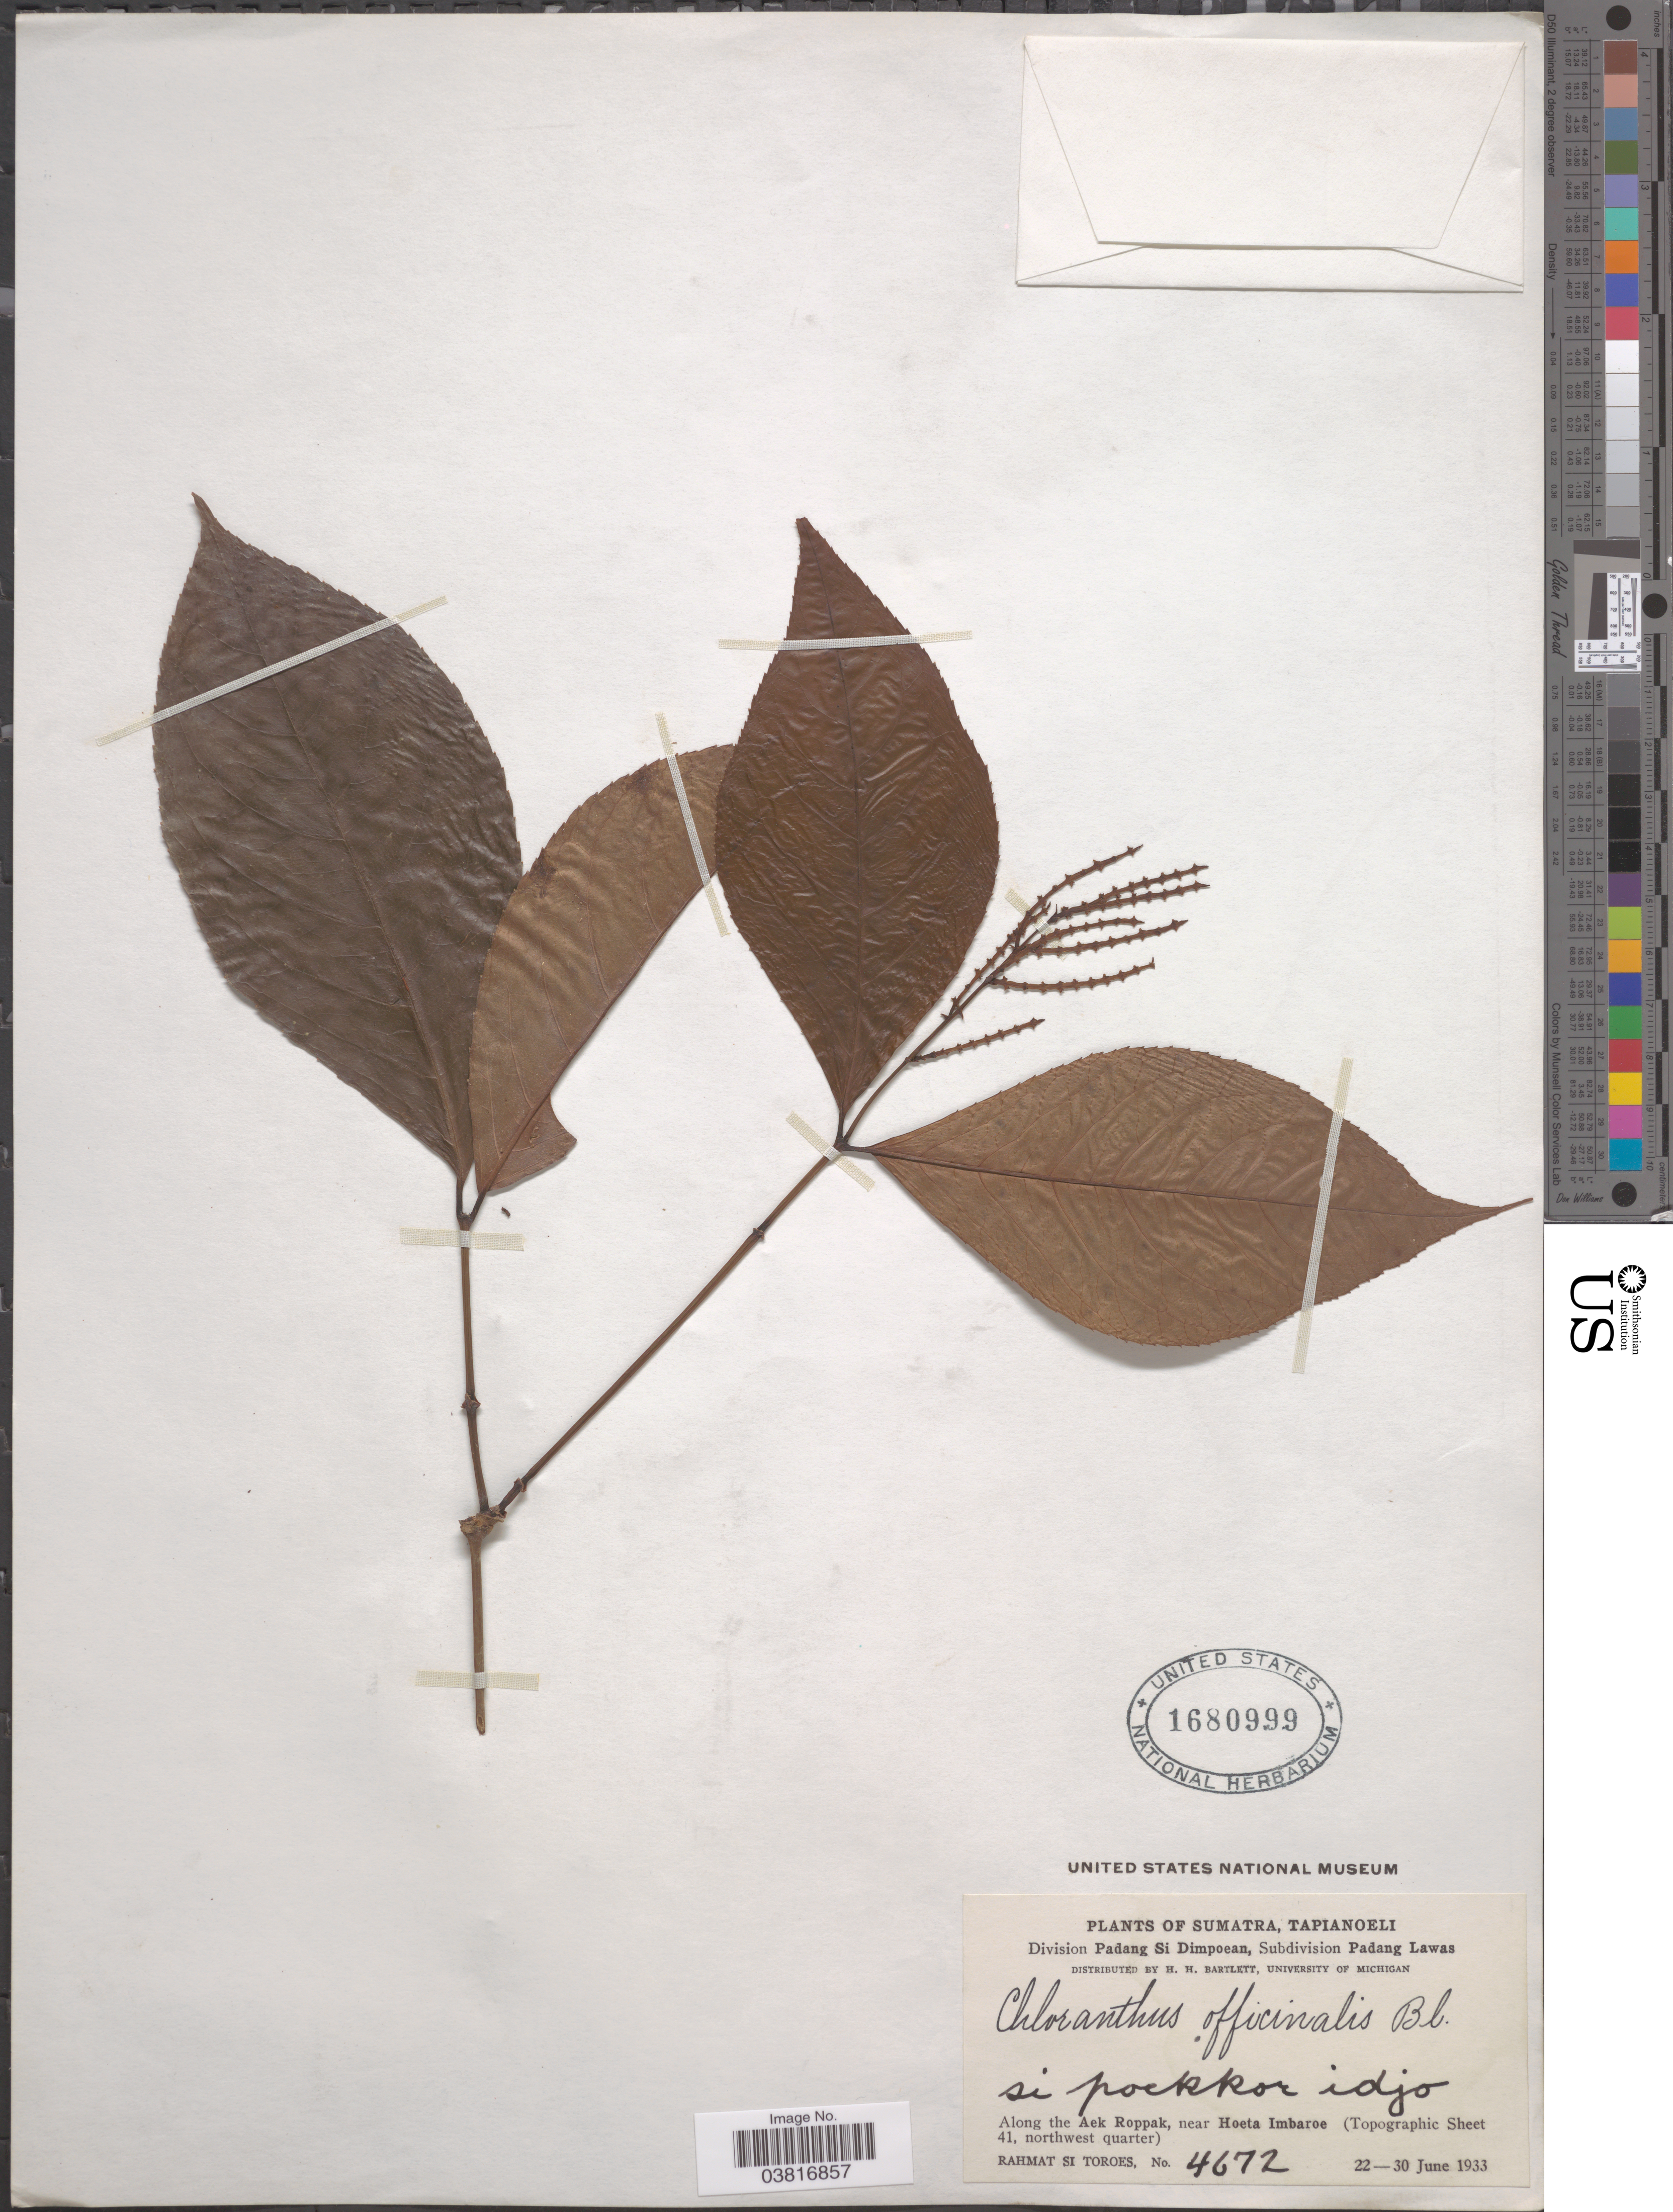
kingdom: Plantae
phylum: Tracheophyta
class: Magnoliopsida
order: Chloranthales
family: Chloranthaceae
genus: Chloranthus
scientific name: Chloranthus erectus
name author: (Buch.-Ham.) Verdc.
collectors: Rahmat Si Boeea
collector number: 4672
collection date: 1933-06-22/1933-06-30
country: Indonesia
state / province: Sumatra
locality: Tapianoeli. Division Padang Si Dimpoean, Subdivision Padang Lawas. Along the Aek Roppak, near Hoeta Imbaroe (Topographic Sheet 41, northwest quarter).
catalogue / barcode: US 1680999